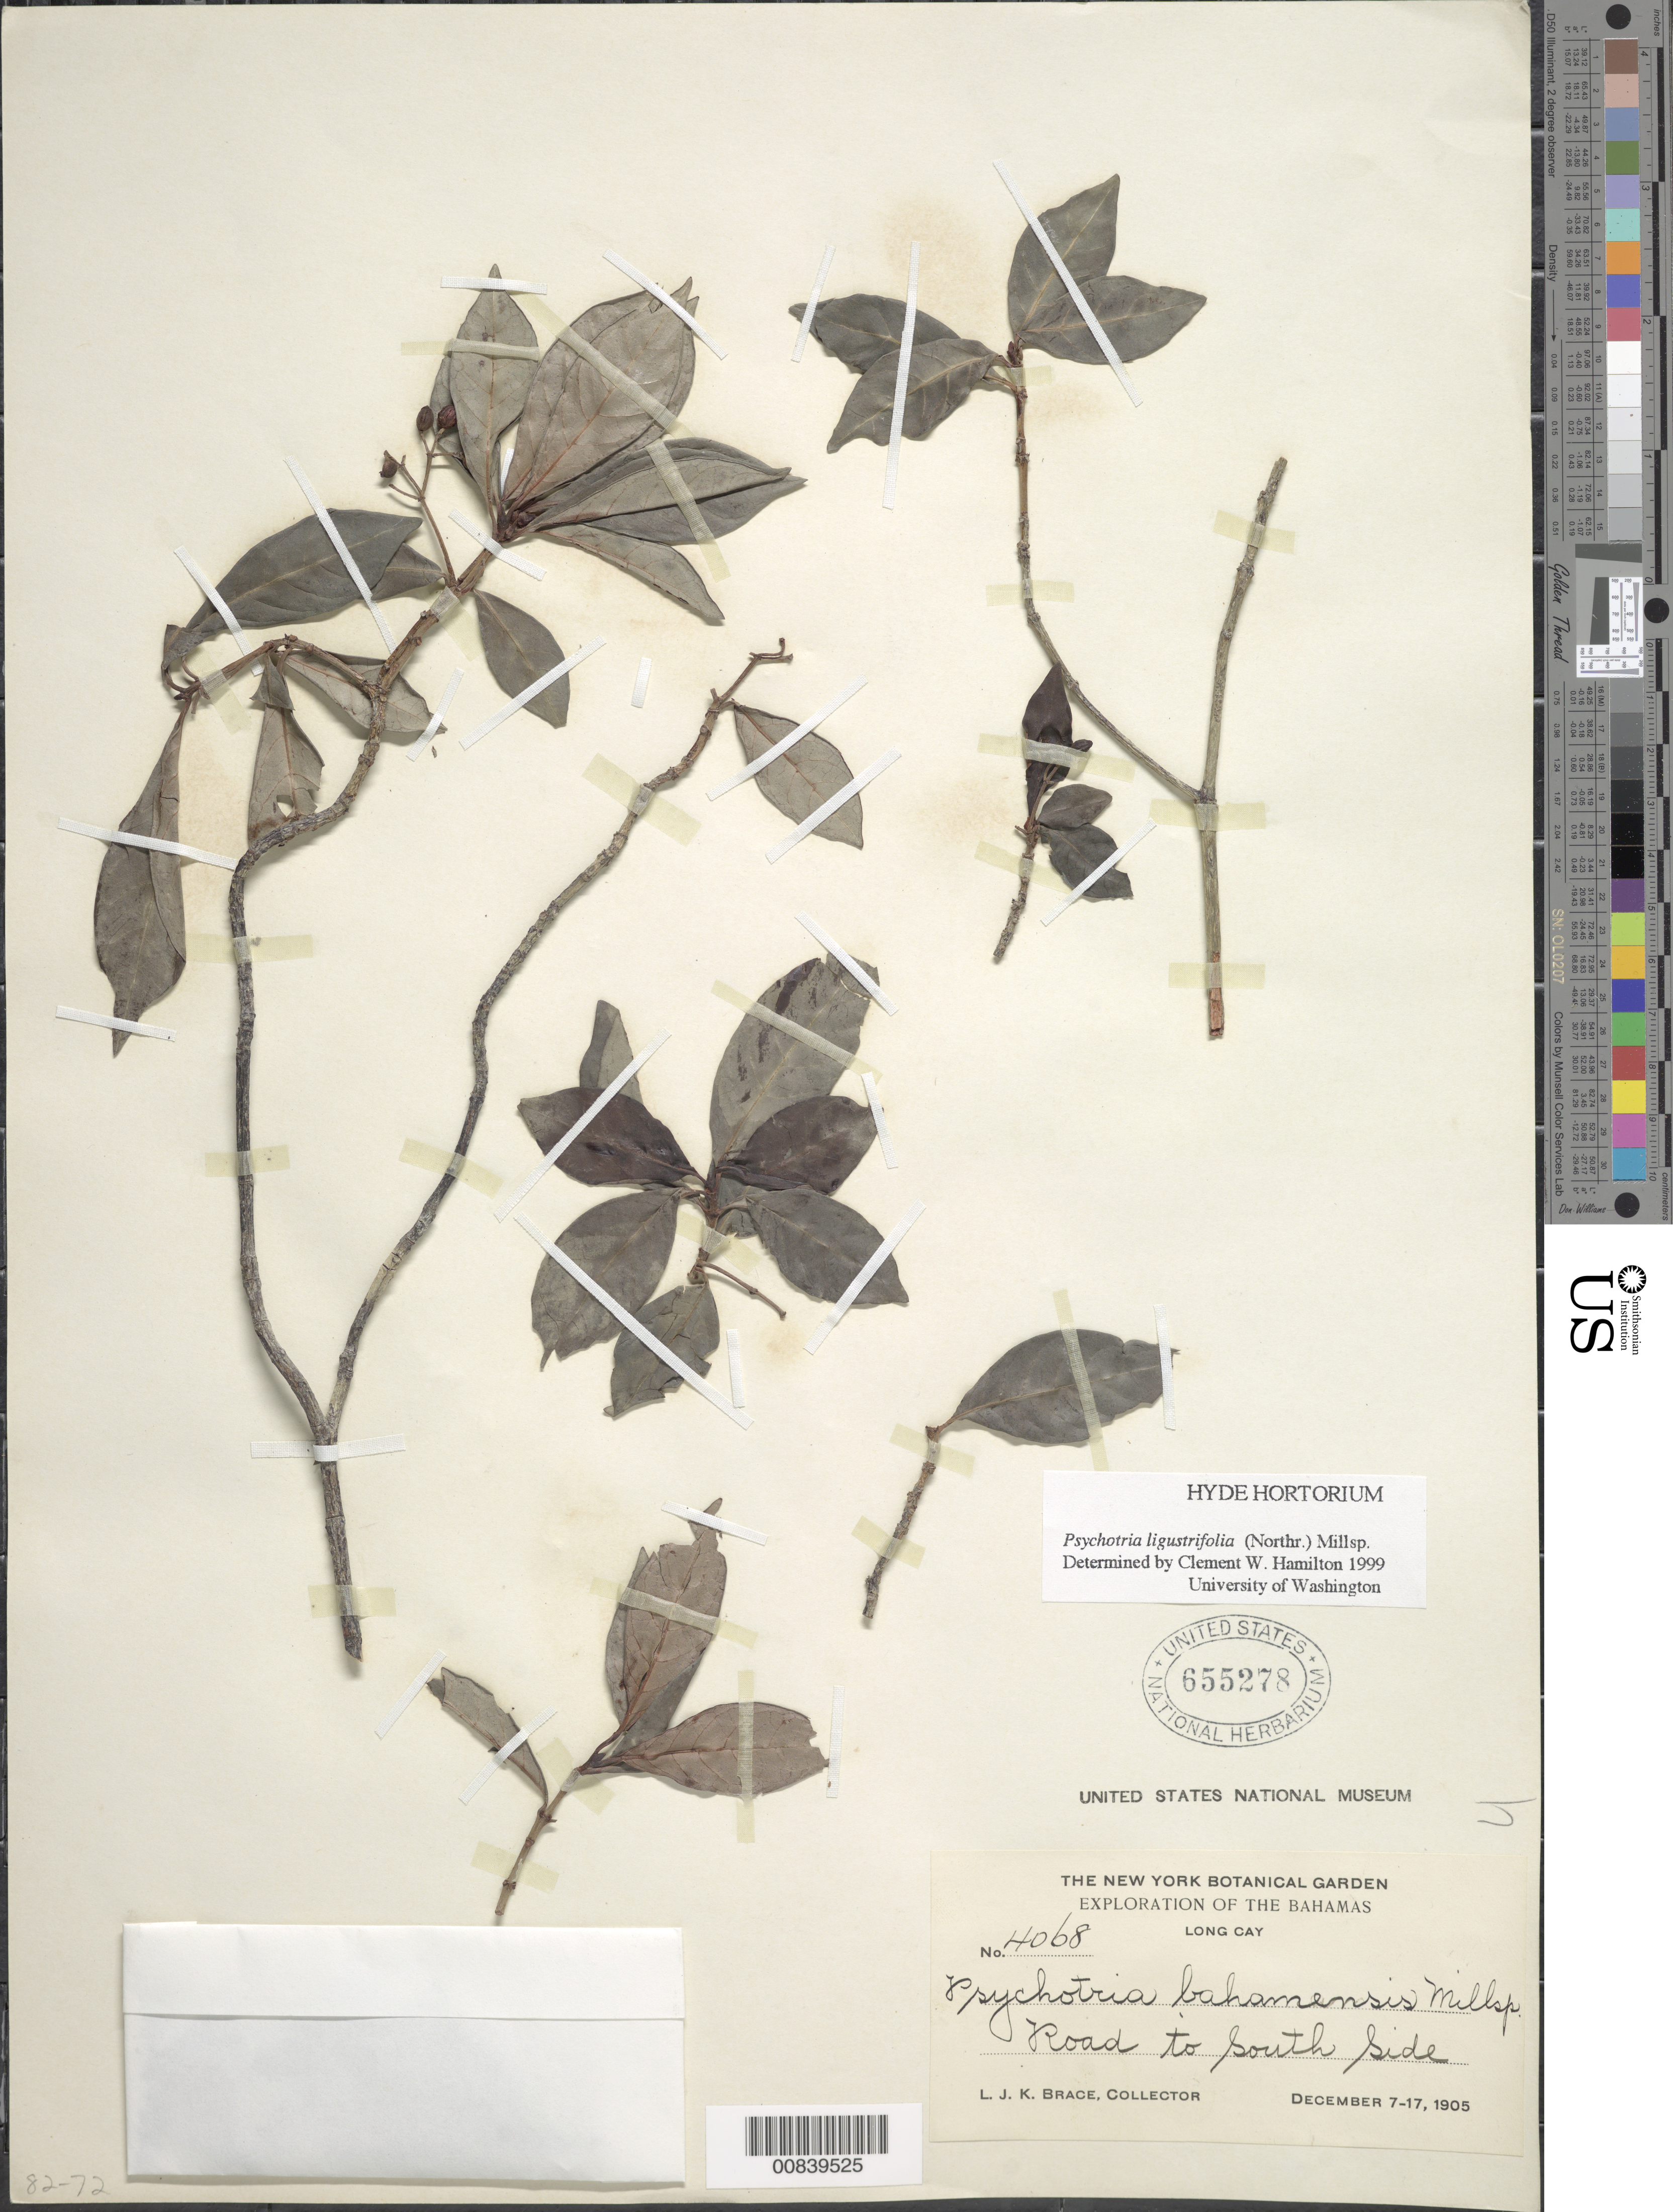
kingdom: Plantae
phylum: Tracheophyta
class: Magnoliopsida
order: Gentianales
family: Rubiaceae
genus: Psychotria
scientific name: Psychotria ligustrifolia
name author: (Northr.) Millsp.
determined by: Hamilton, C. W.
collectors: L. J. K. Brace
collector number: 4068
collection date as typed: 07 Dec 1905 to 17 Dec 1905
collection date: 1905-12-07/1905-12-17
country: Bahamas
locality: Long Cay. Road to South Side.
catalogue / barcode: US 655278